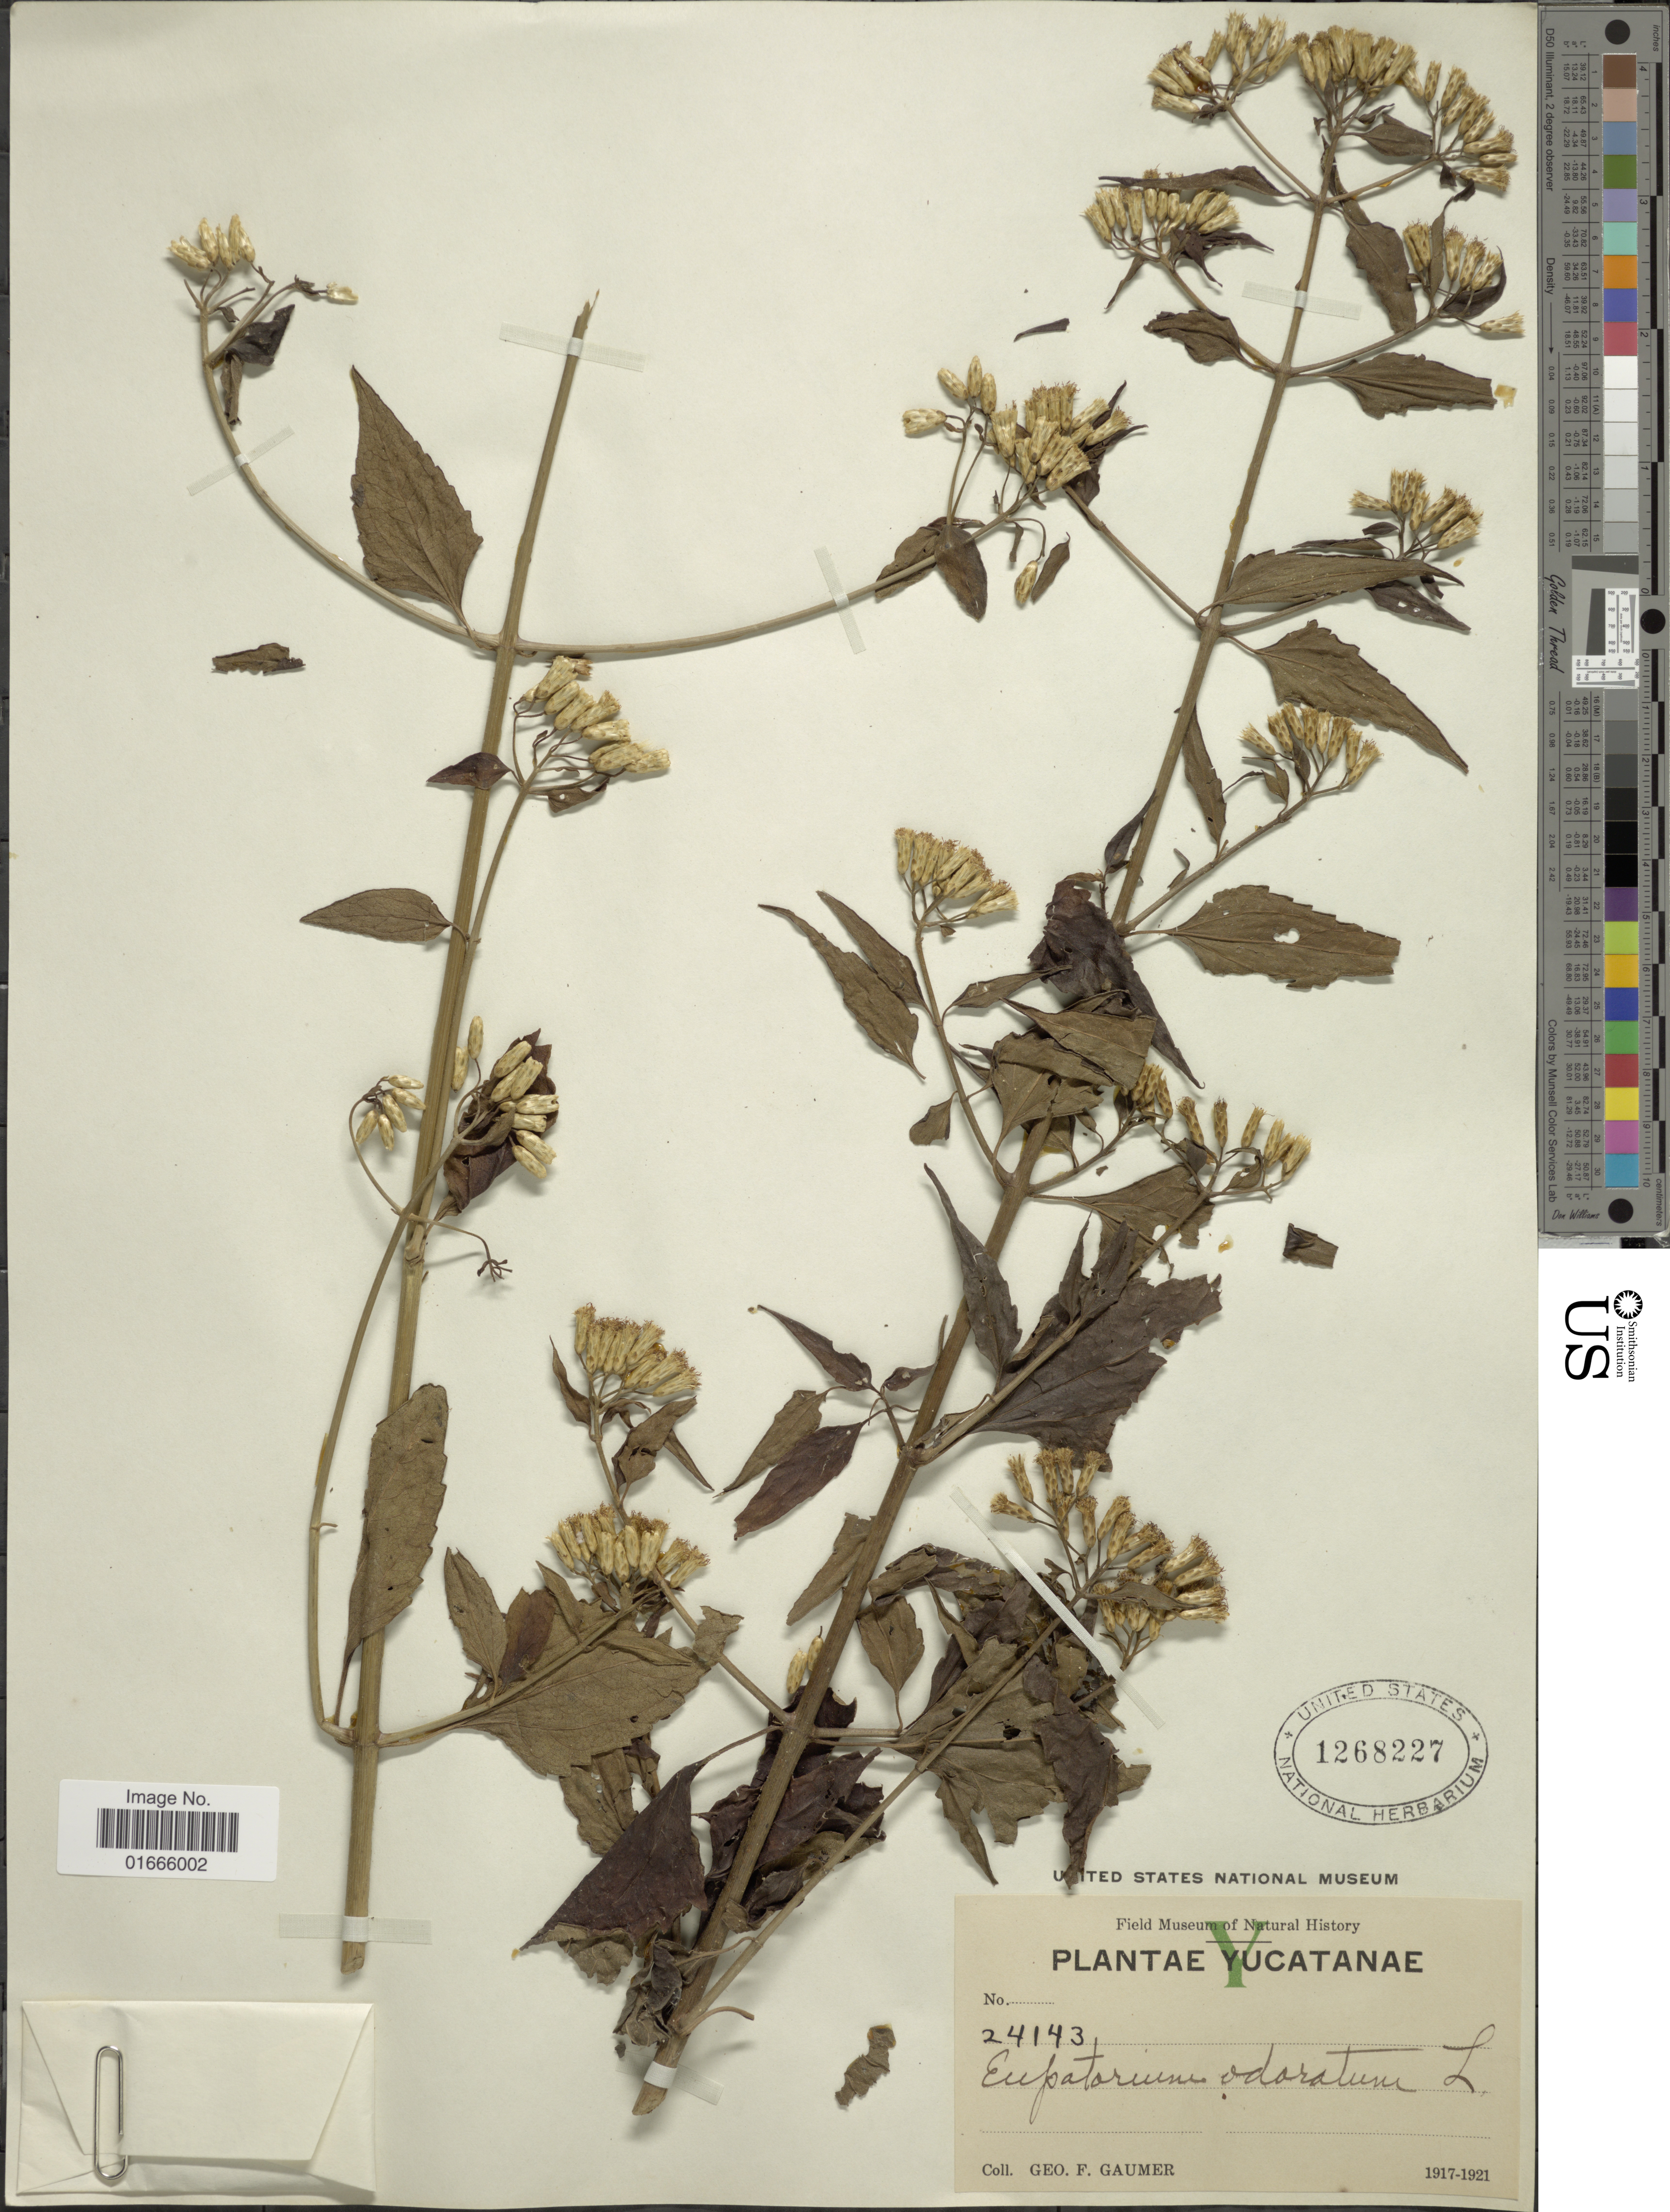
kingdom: Plantae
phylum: Tracheophyta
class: Magnoliopsida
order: Asterales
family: Asteraceae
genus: Chromolaena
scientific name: Chromolaena odorata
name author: (L.) R.M. King & H. Rob.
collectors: G. F. Gaumer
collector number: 24143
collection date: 1917/1921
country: Mexico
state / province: Yucatán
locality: Yucatanae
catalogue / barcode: US 1268227